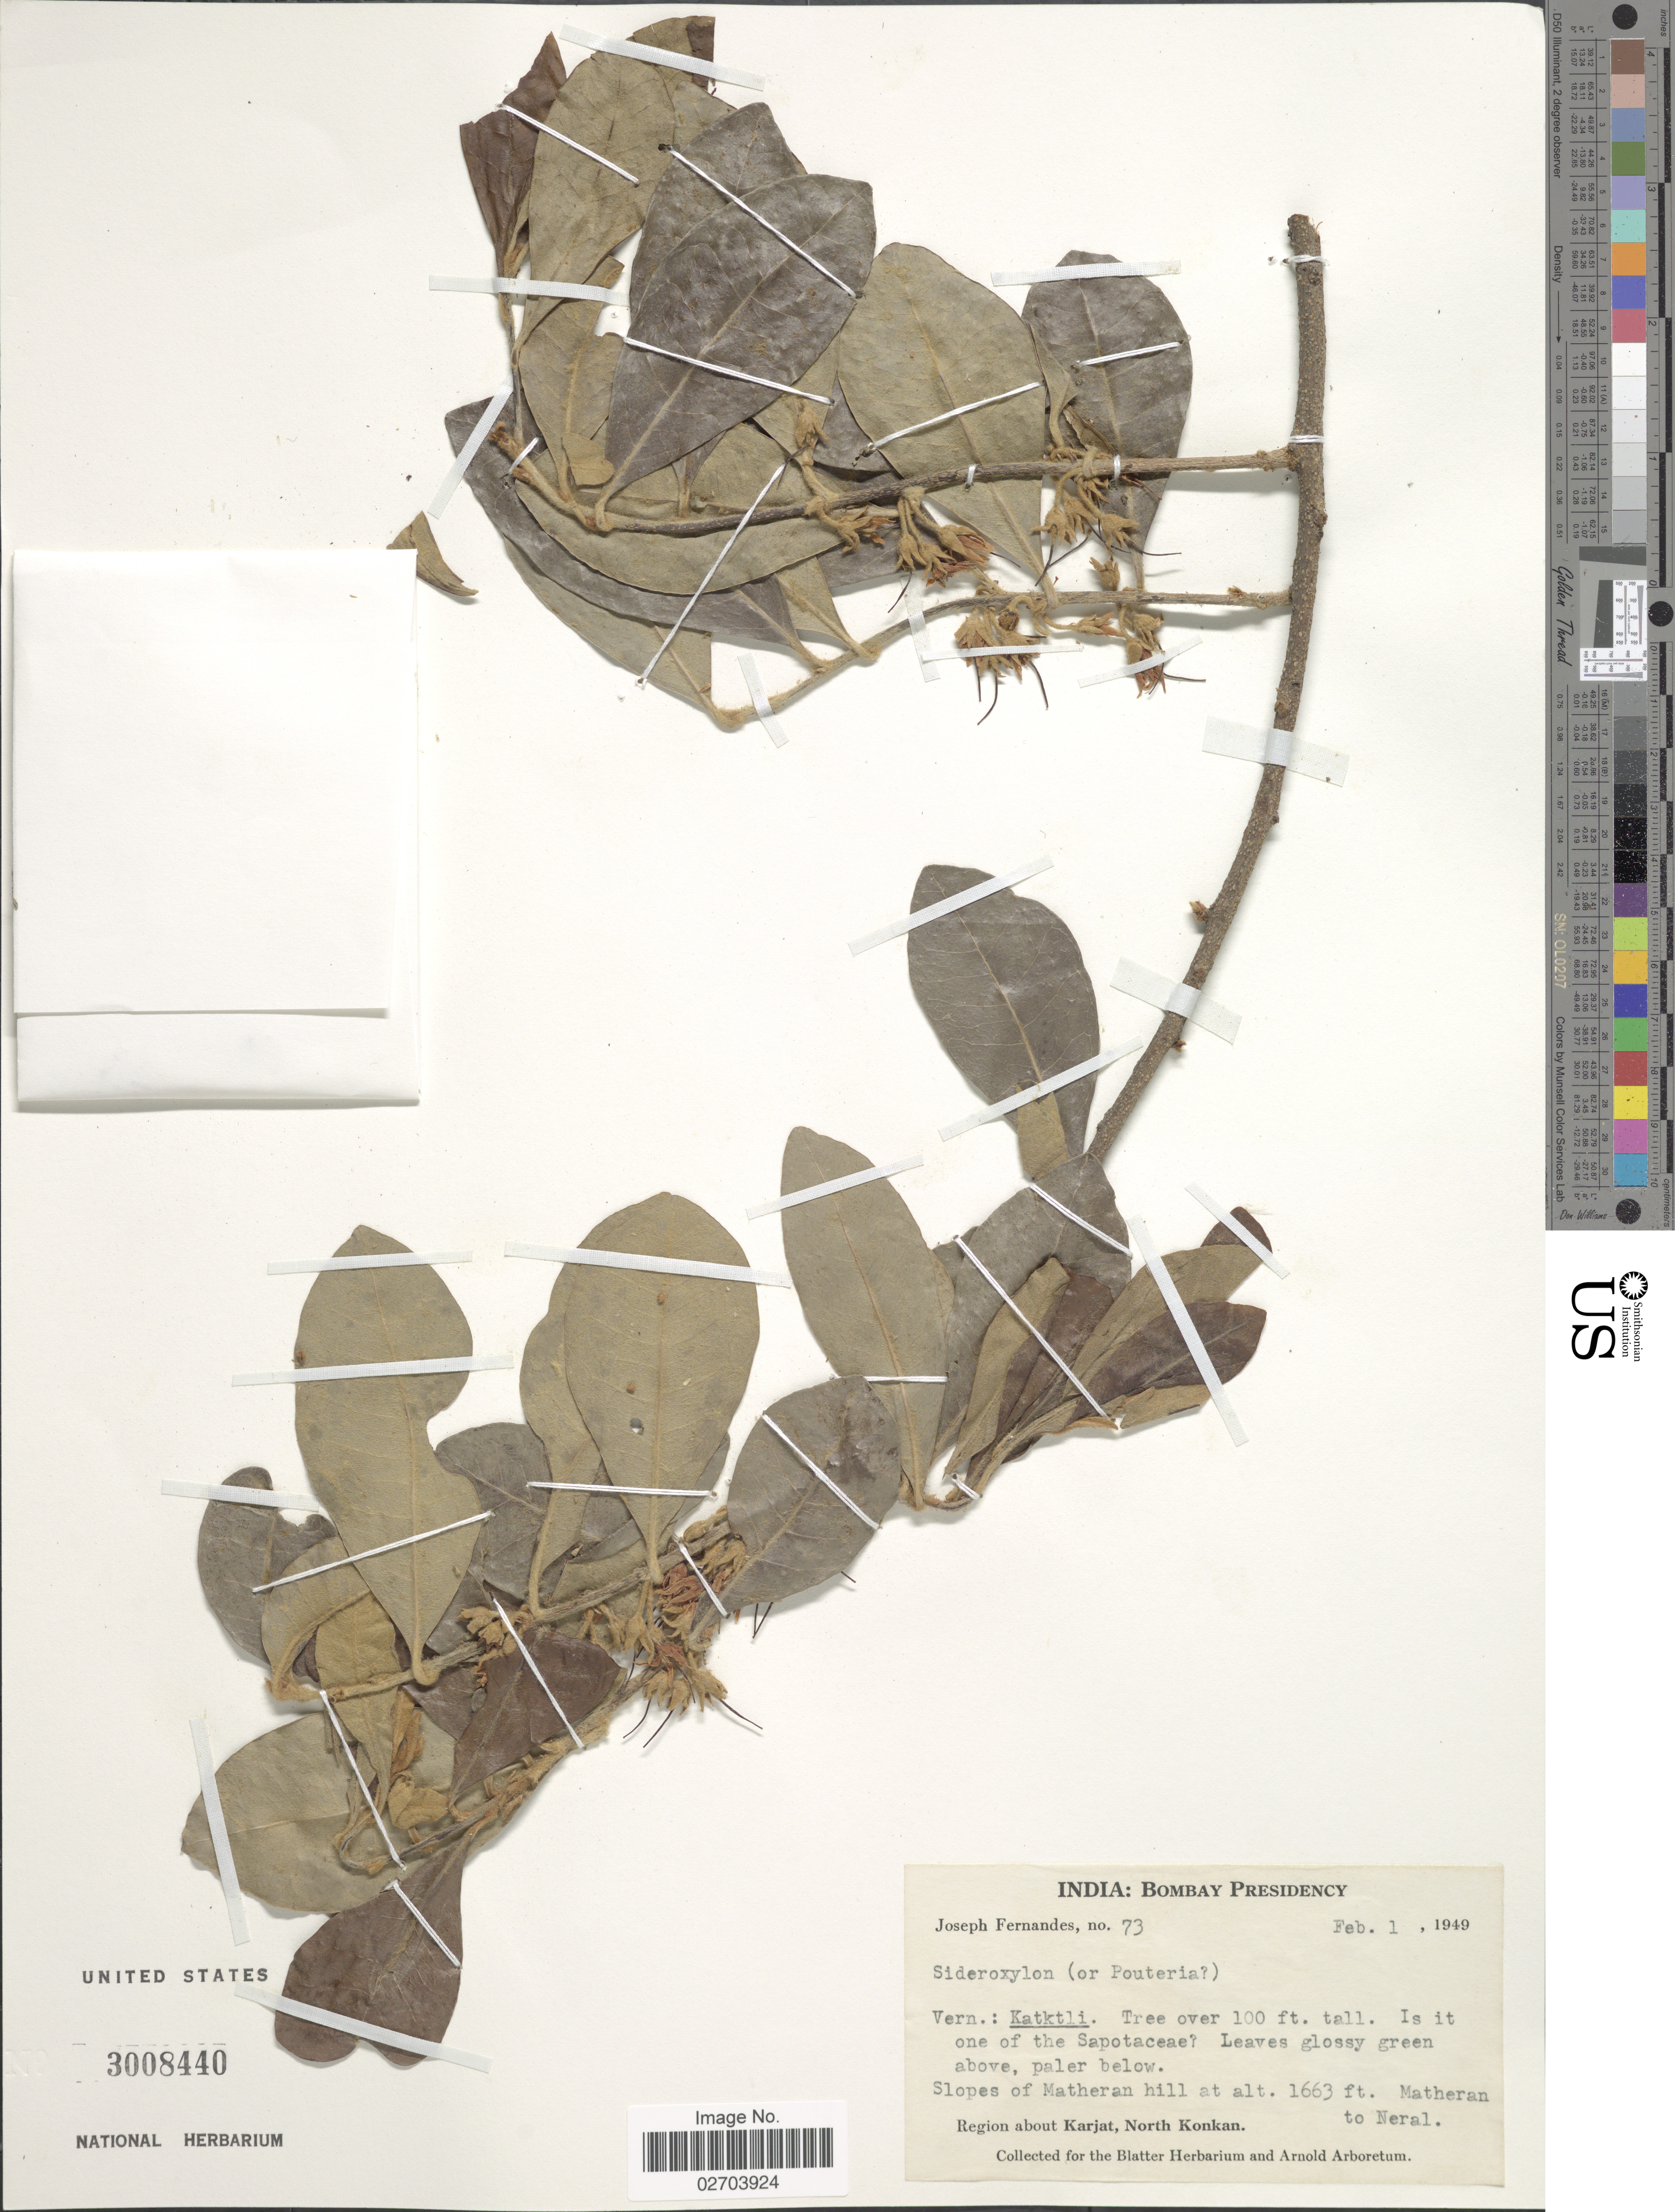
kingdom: Plantae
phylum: Tracheophyta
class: Magnoliopsida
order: Ericales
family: Sapotaceae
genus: Sideroxylon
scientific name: Sideroxylon sp.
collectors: J. Fernandes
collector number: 73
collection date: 1949-02-01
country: India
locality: Bombay Presidency. Slope of Matheran hill. Matheran to Neral. Region about Karjat, North Konkan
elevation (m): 507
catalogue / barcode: US 3008440